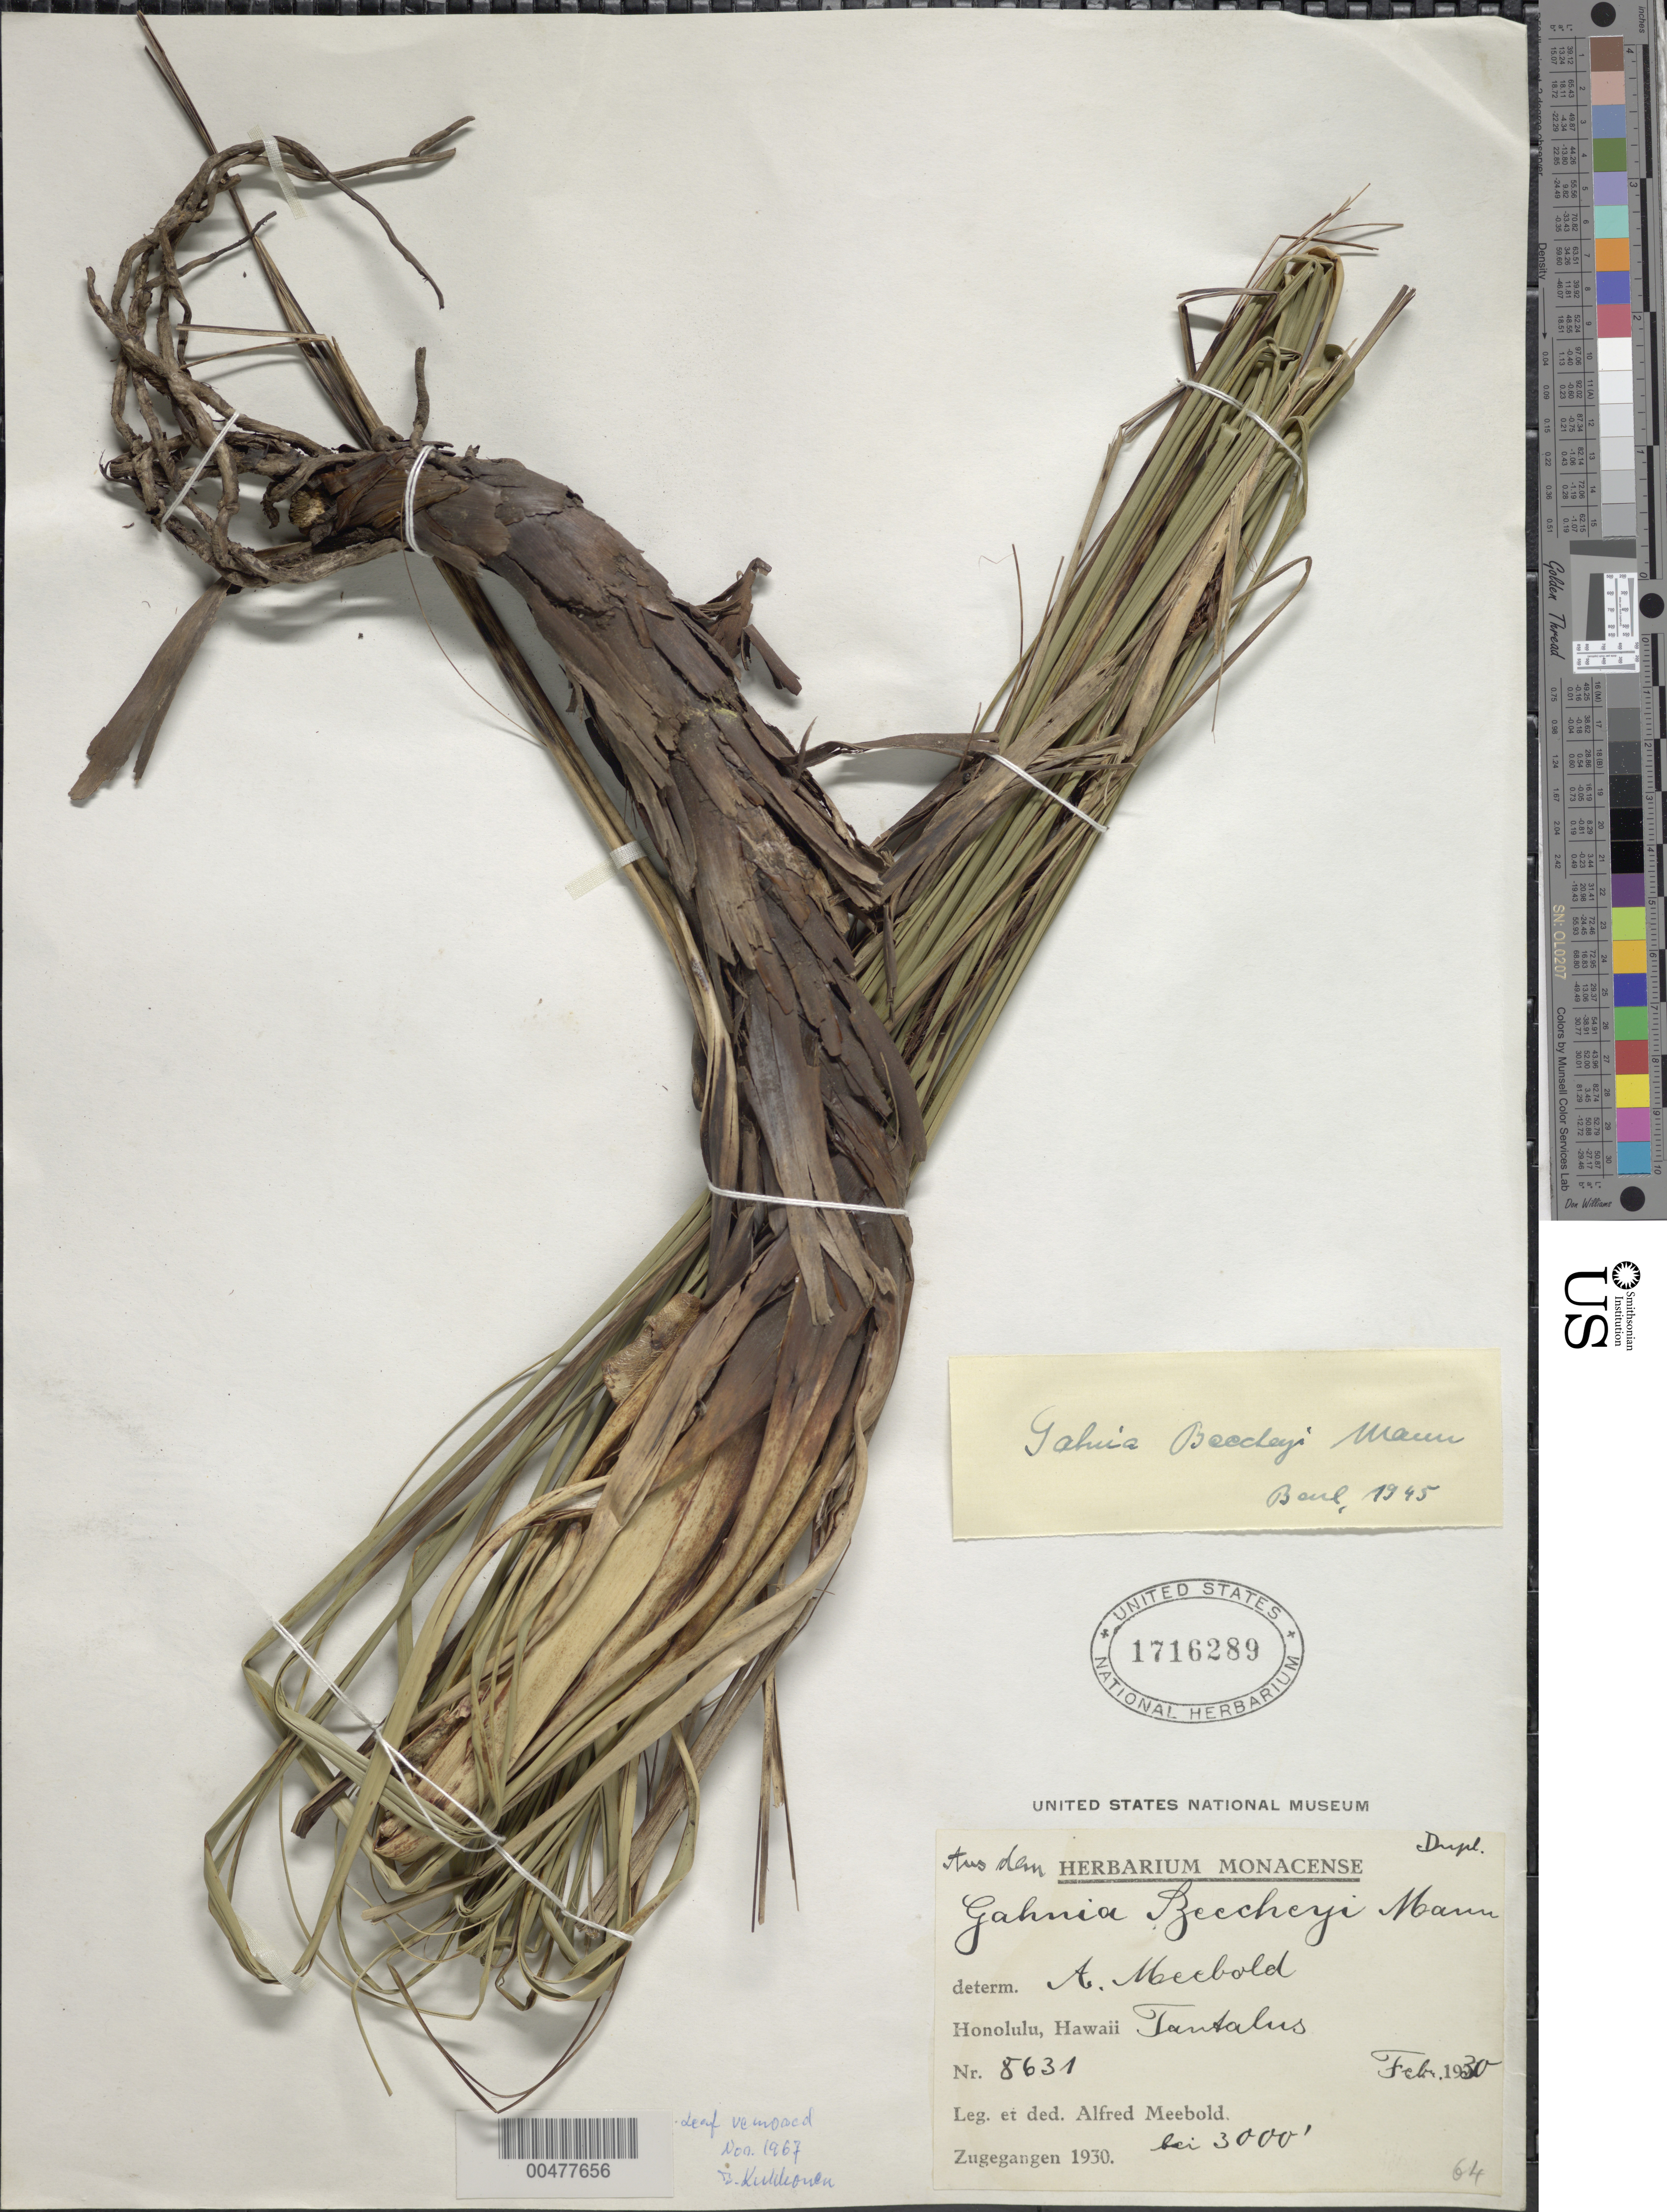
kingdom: Plantae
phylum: Tracheophyta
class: Liliopsida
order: Poales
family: Cyperaceae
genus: Gahnia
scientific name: Gahnia beecheyi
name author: H. Mann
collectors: A. Meebold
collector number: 8631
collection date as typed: Feb 1930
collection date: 1930-02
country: United States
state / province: Hawaii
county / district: Honolulu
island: Oahu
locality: Honolulu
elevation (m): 914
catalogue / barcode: US 1716289